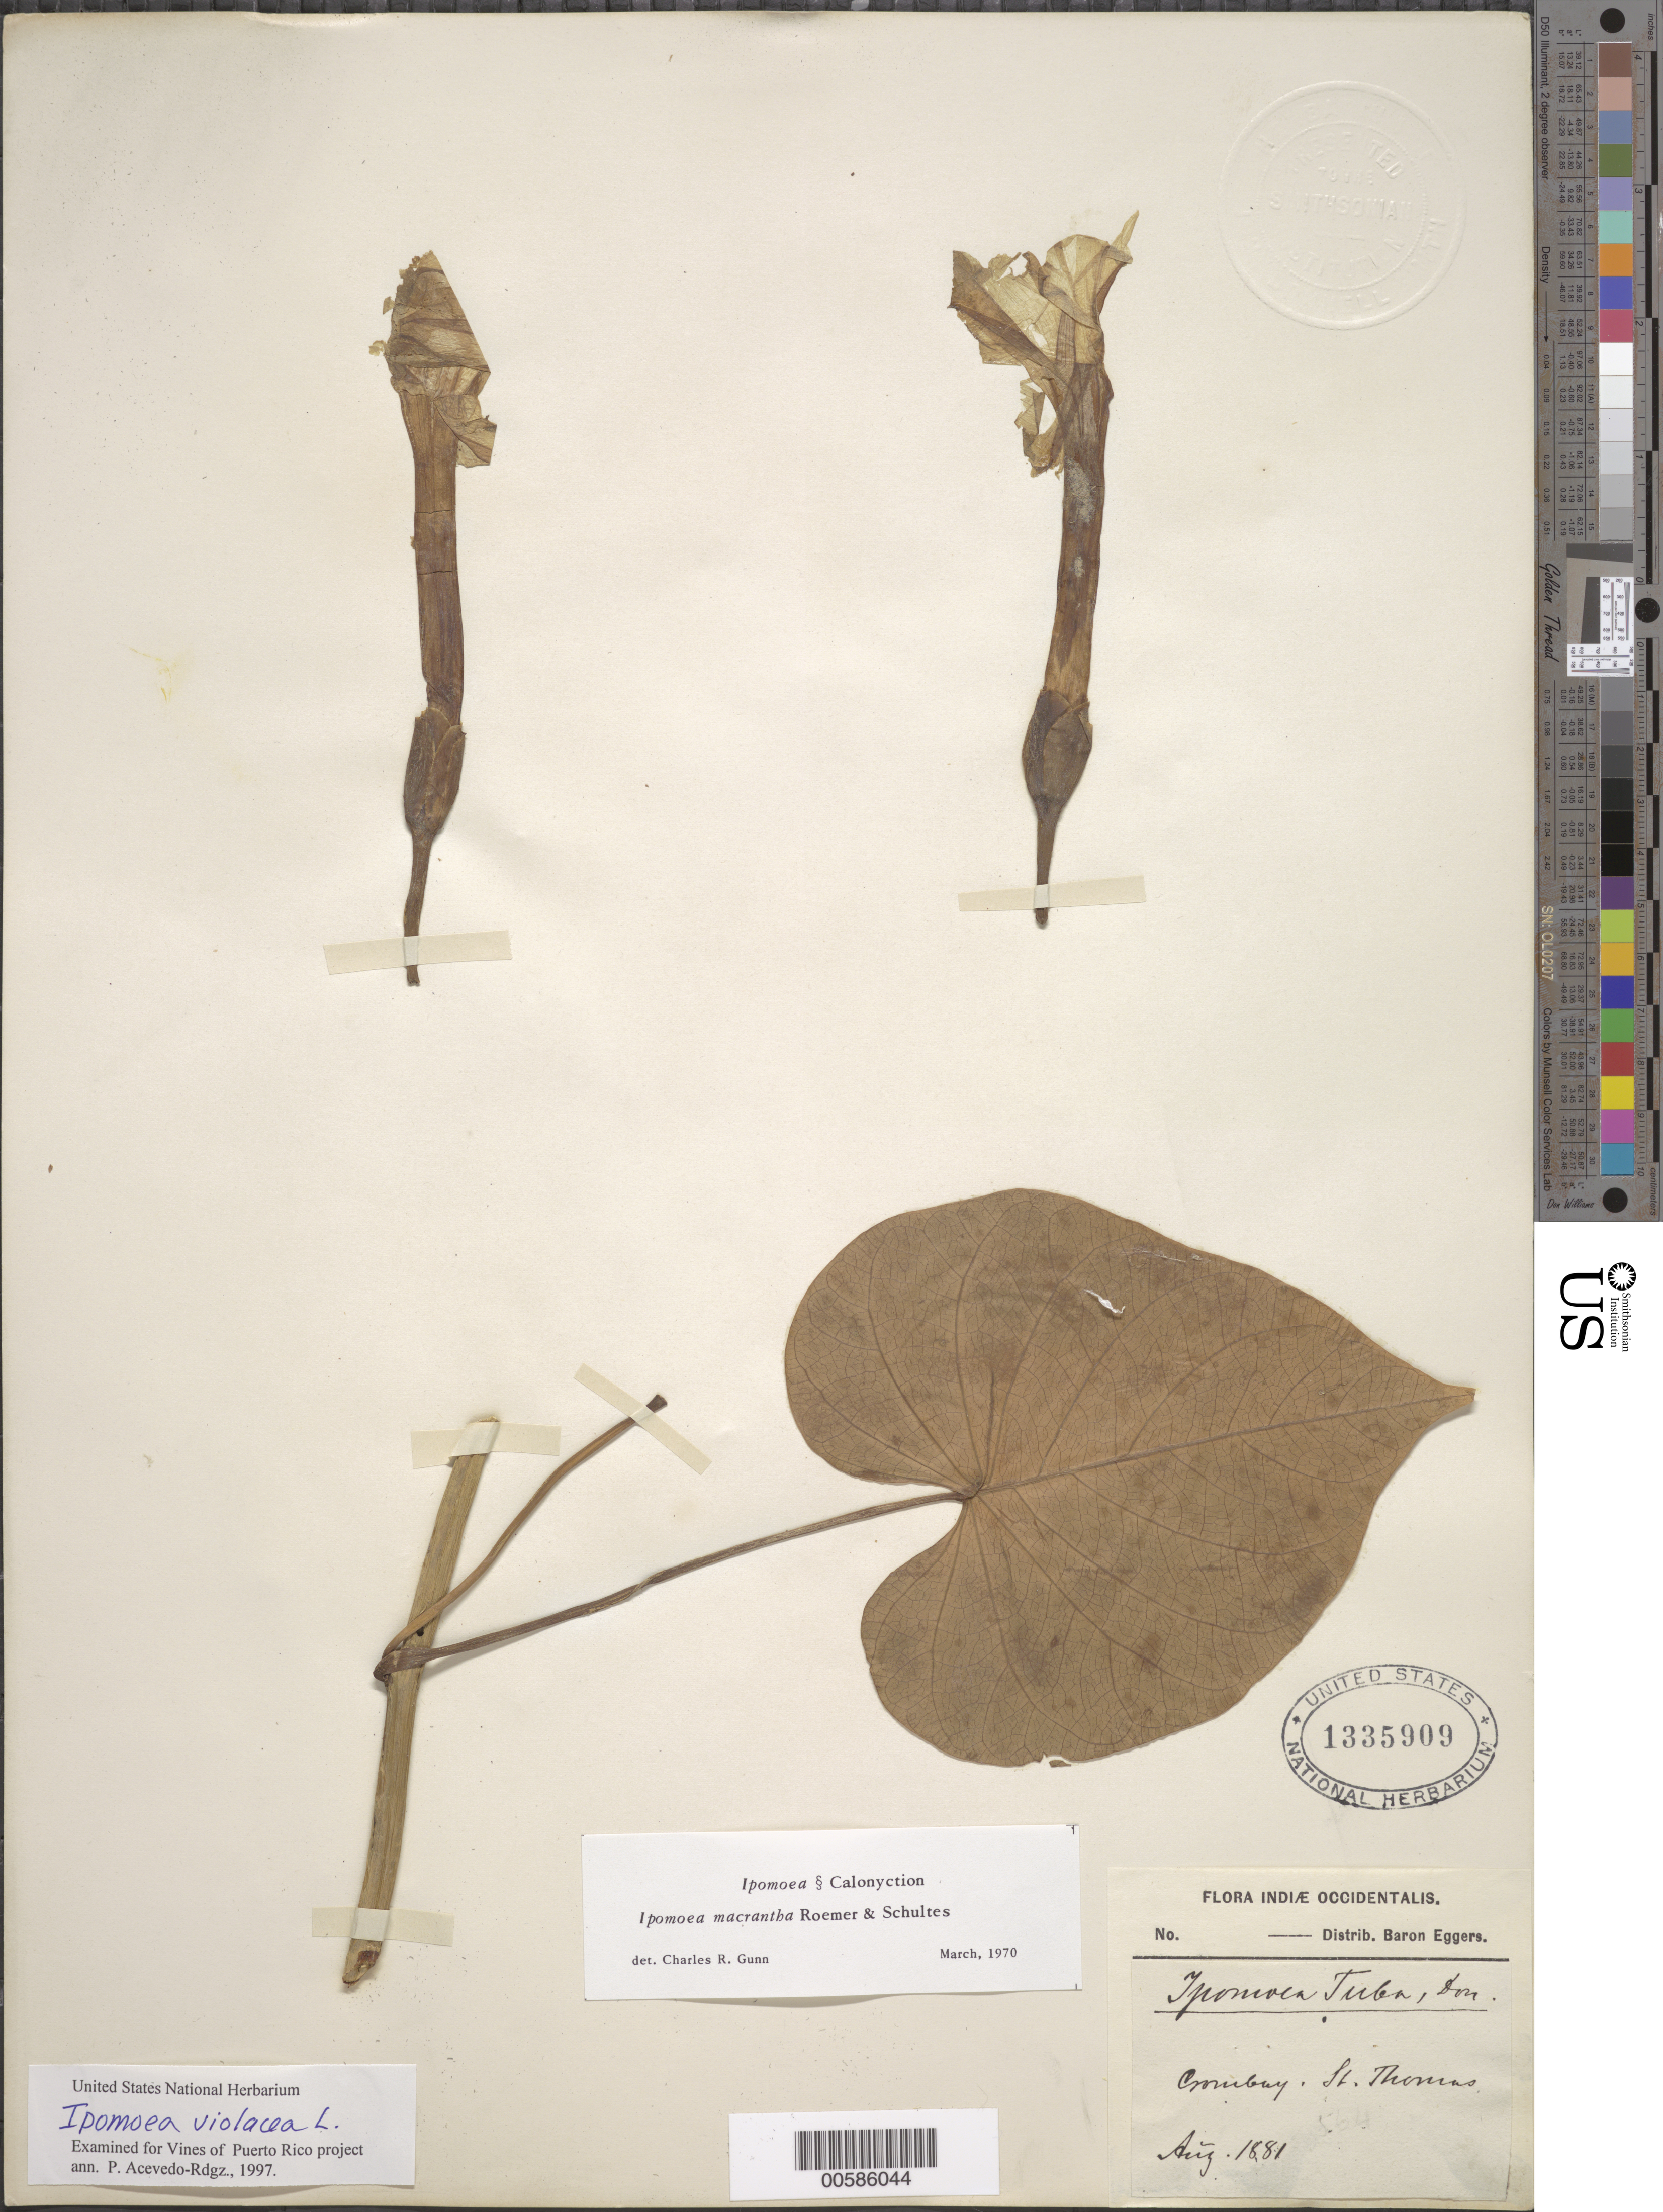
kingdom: Plantae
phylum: Tracheophyta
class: Magnoliopsida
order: Solanales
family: Convolvulaceae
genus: Ipomoea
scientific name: Ipomoea violacea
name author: L.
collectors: B. Eggers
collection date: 1881-08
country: U.S. Virgin Islands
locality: Indiæ Occidentalis, Crumbay, St. Thomas.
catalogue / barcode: US 1335909